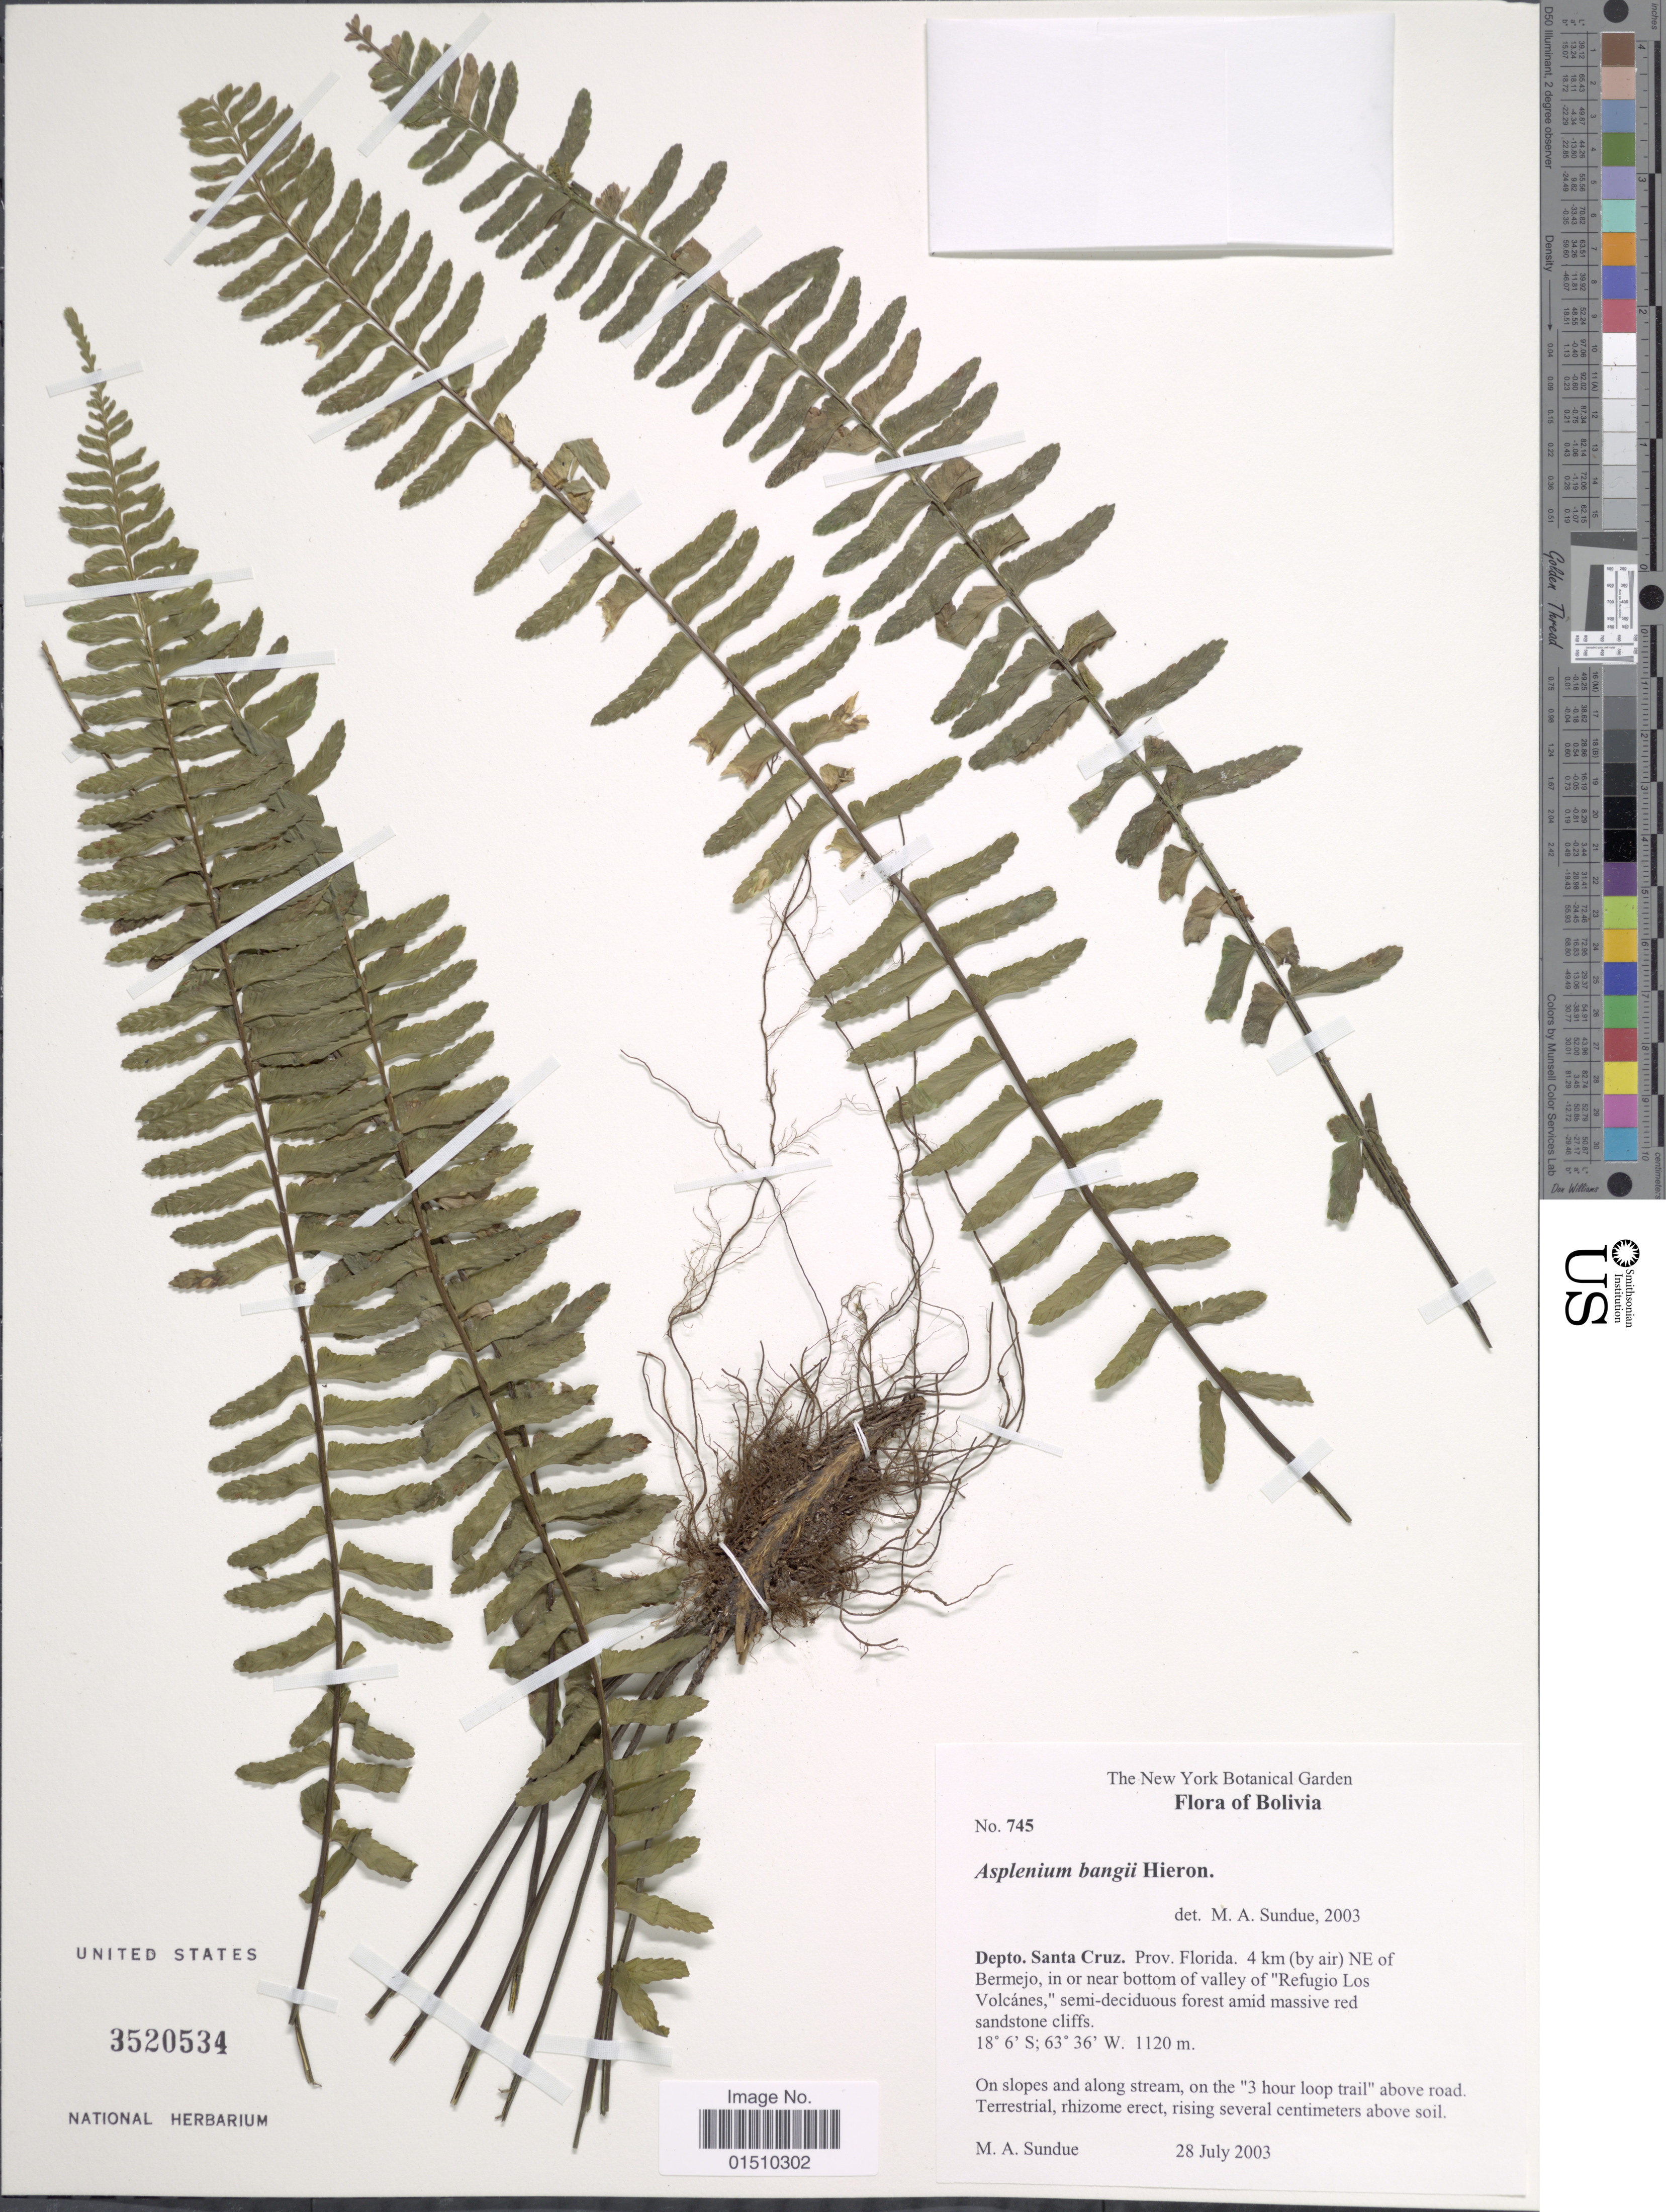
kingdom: Plantae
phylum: Tracheophyta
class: Polypodiopsida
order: Polypodiales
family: Aspleniaceae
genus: Asplenium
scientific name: Asplenium bangii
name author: Hieron.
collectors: M. Sundue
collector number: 745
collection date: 2003-07-28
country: Bolivia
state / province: Santa Cruz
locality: Bolivia, Depto. Santa Cruz. Prov. Florida, 4 km (by air) NE of Bermejo, in or near bottom of valley of "Refugio Los Volcanes," semi-deciduous forest amid massive red sandstone cliffs.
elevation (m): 1120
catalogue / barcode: US 3520534